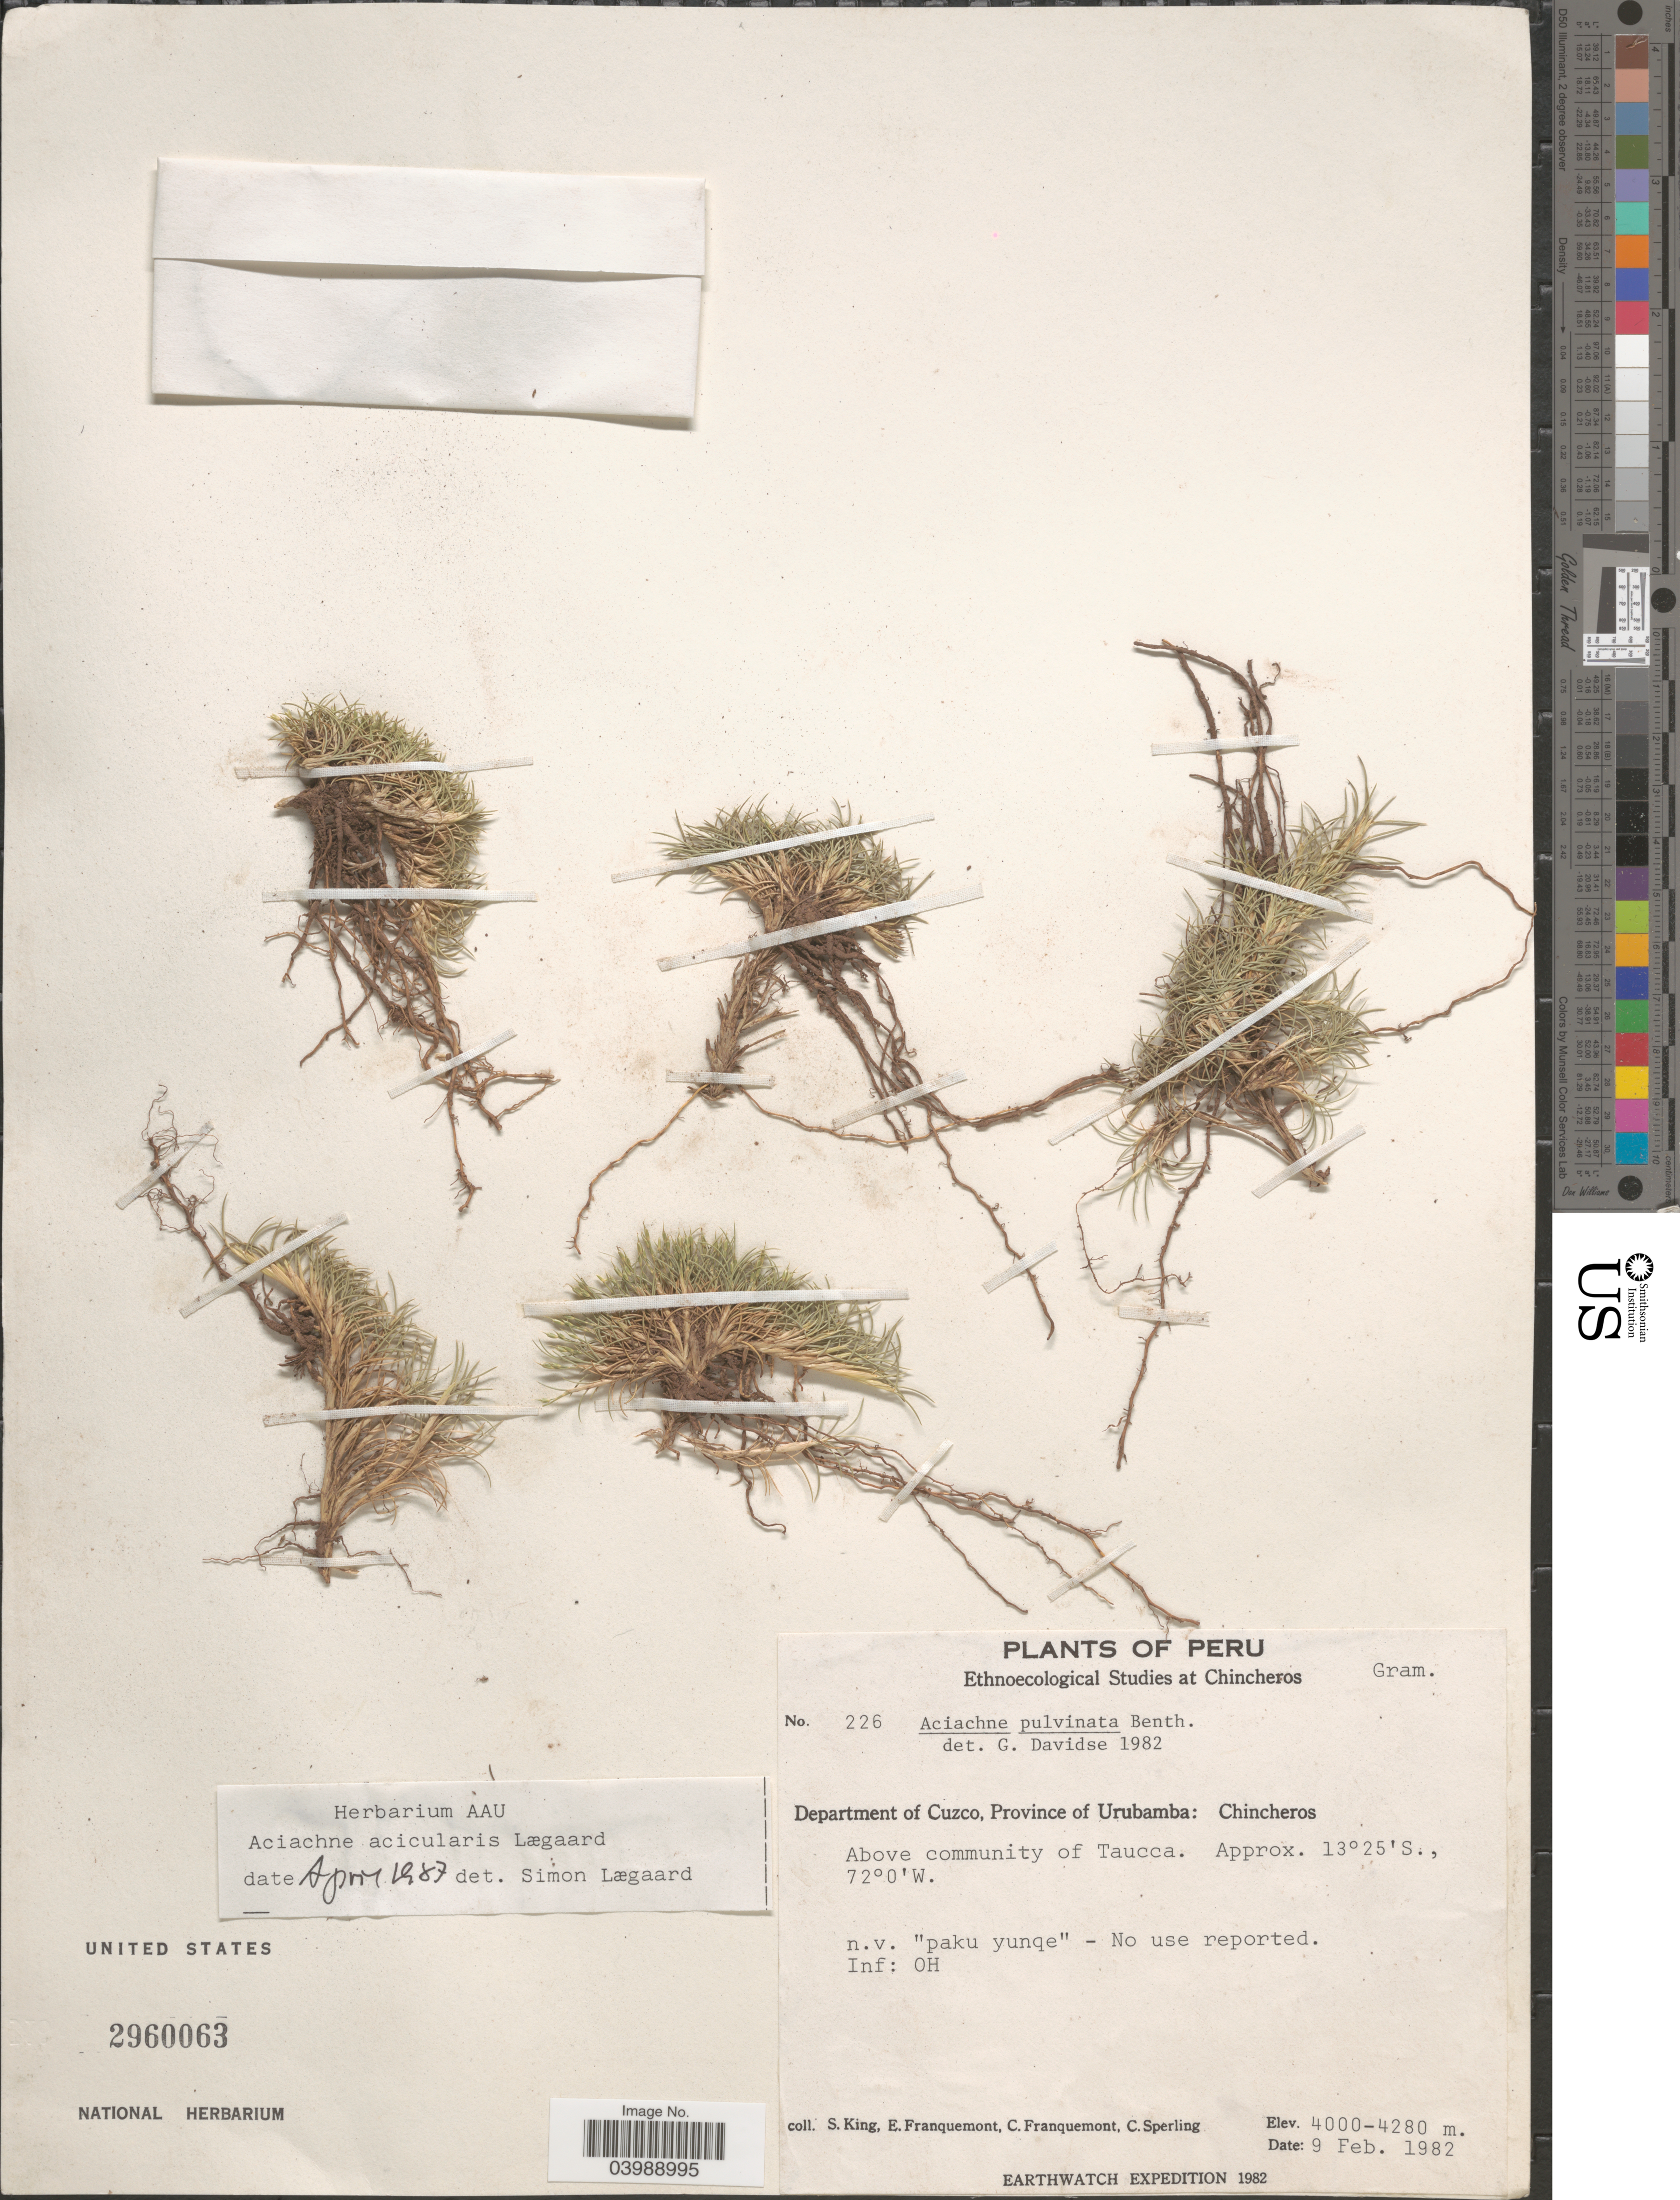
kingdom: Plantae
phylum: Tracheophyta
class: Liliopsida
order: Poales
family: Poaceae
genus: Aciachne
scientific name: Aciachne acicularis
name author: Lægaard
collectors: S. King, E. Franquemont, C. Franquemont & C. Sperling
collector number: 226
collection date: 1982-02-09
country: Peru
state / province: Cusco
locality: Department of Cuzco, Province of Urubamba: Chincheros. Above community of Taucca.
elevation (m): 4000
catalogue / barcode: US 2960063